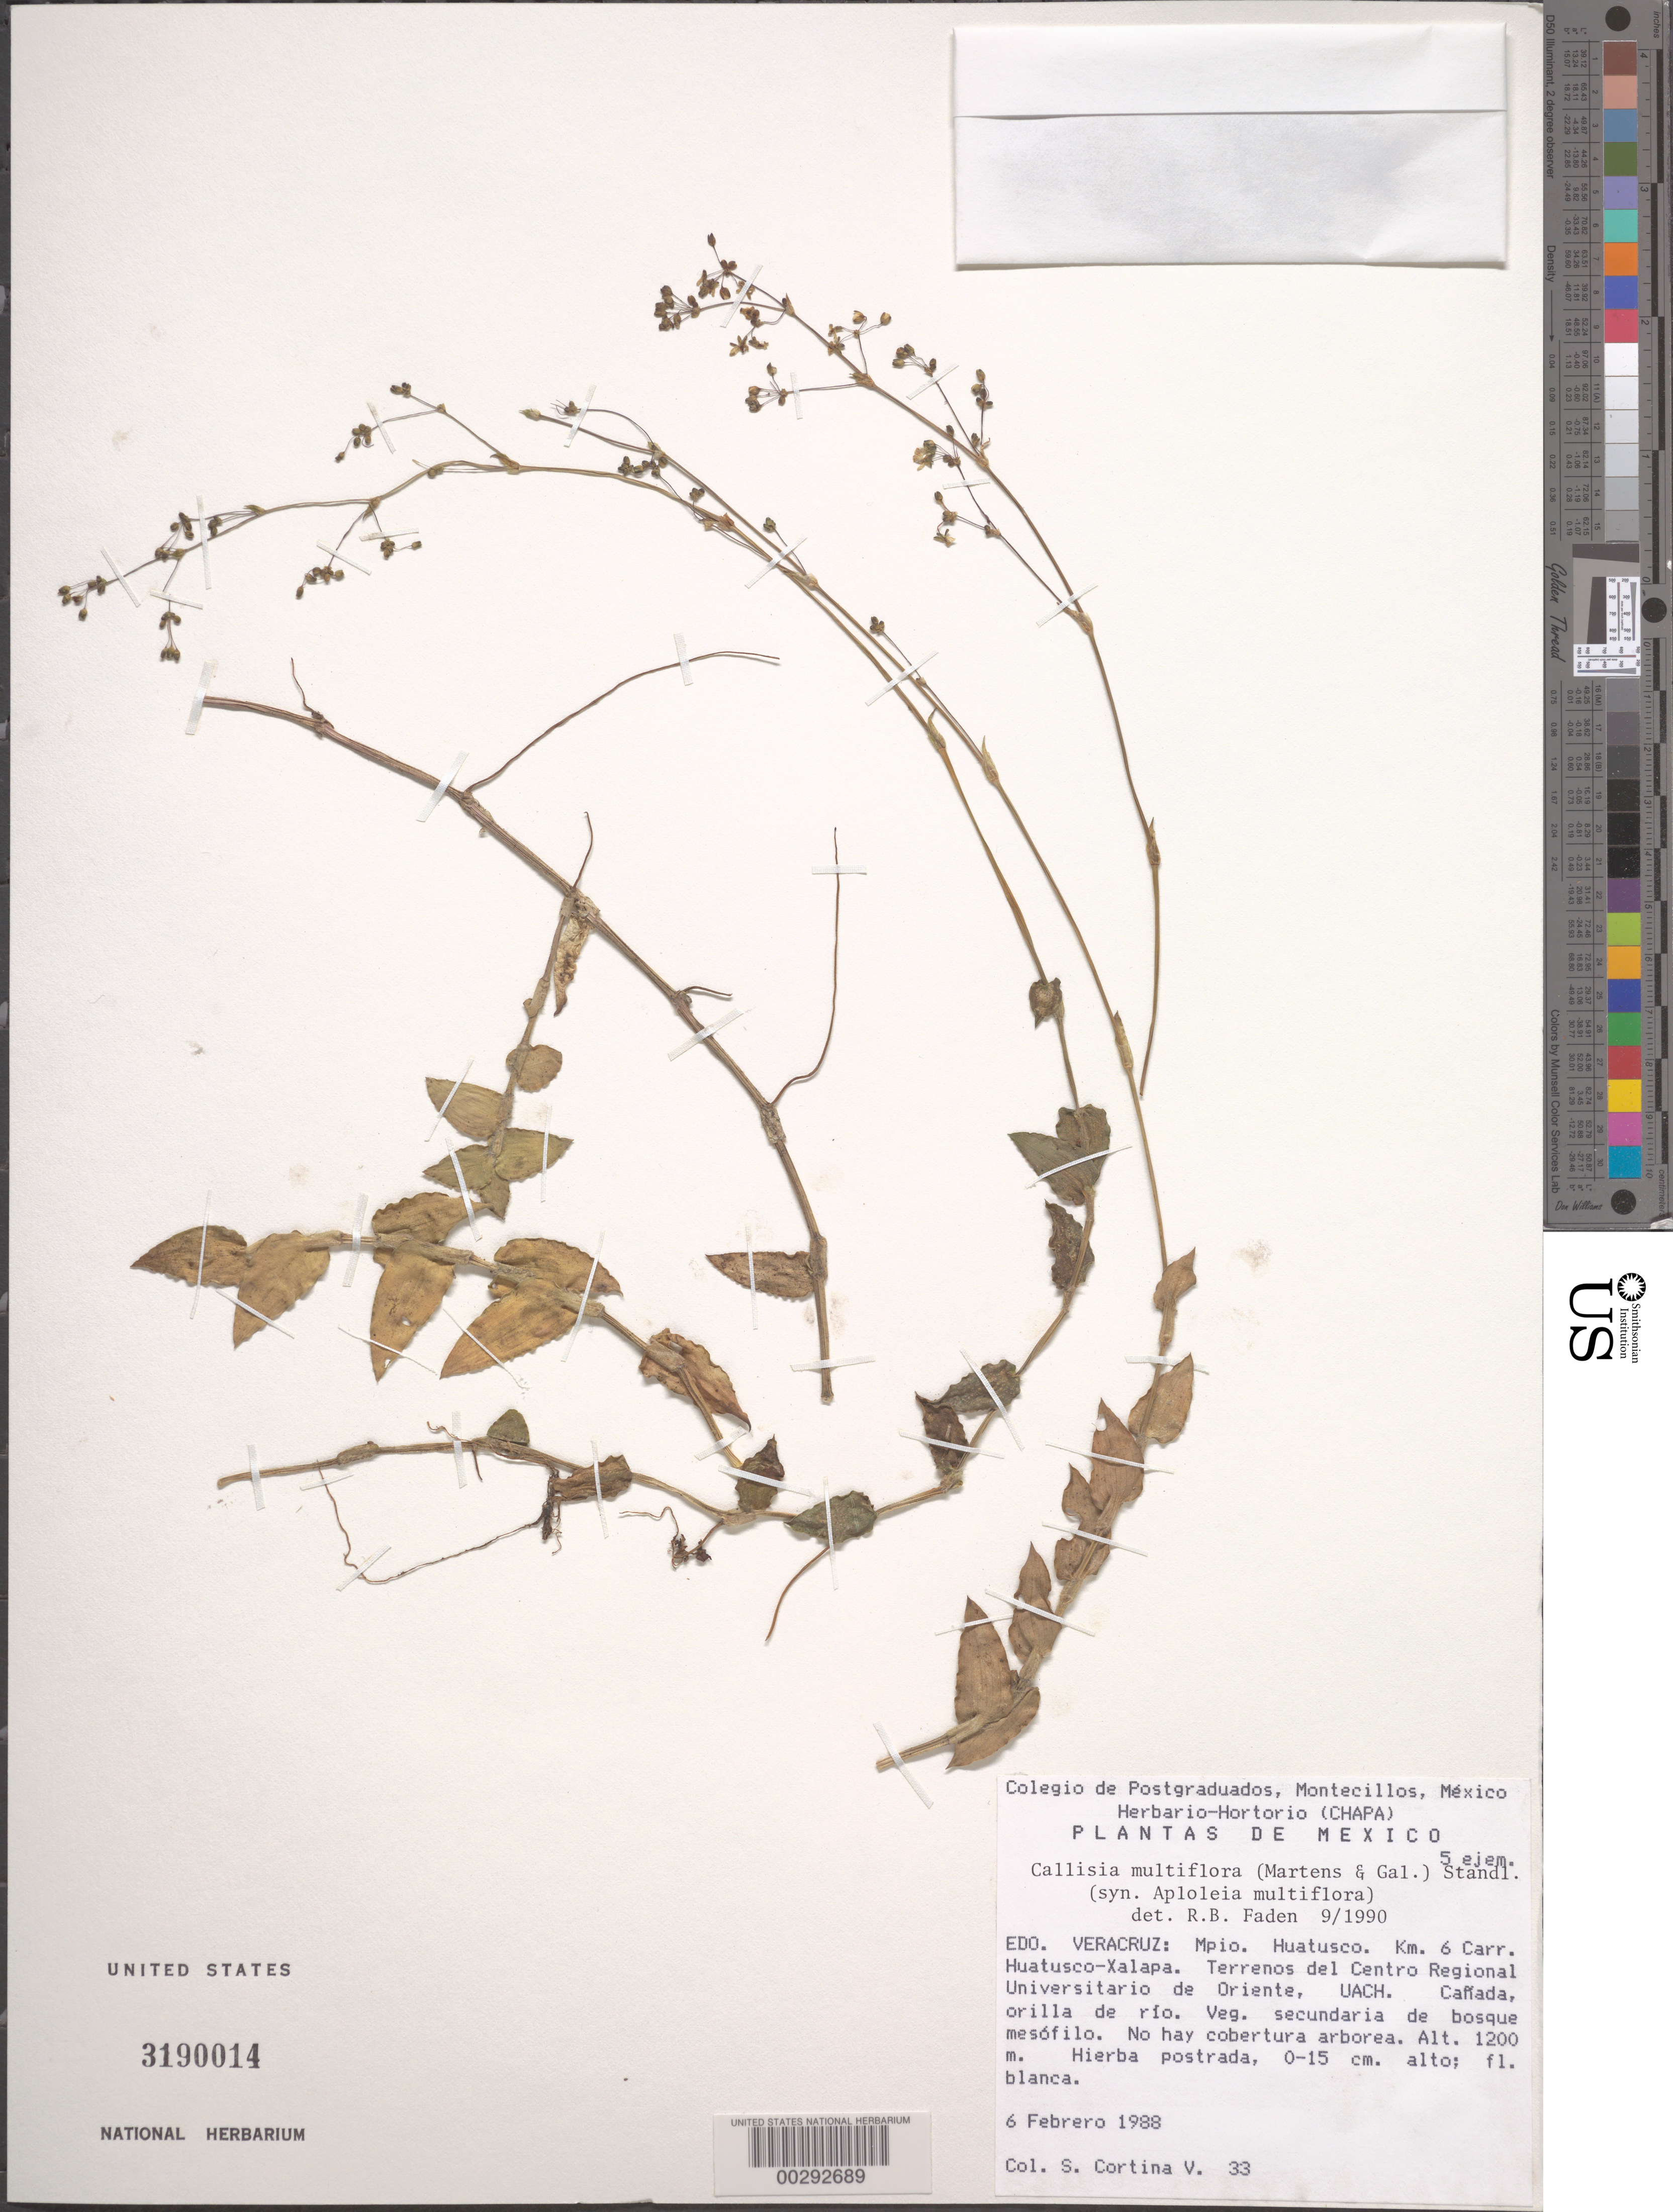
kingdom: Plantae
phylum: Tracheophyta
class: Liliopsida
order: Commelinales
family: Commelinaceae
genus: Callisia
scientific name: Callisia multiflora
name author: (M. Martens & Galeotti) Standl.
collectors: S. Cortina V.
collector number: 33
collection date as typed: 06 Feb 1988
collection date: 1988-02-06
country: Mexico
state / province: Veracruz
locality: Huatusco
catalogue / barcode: US 3190014